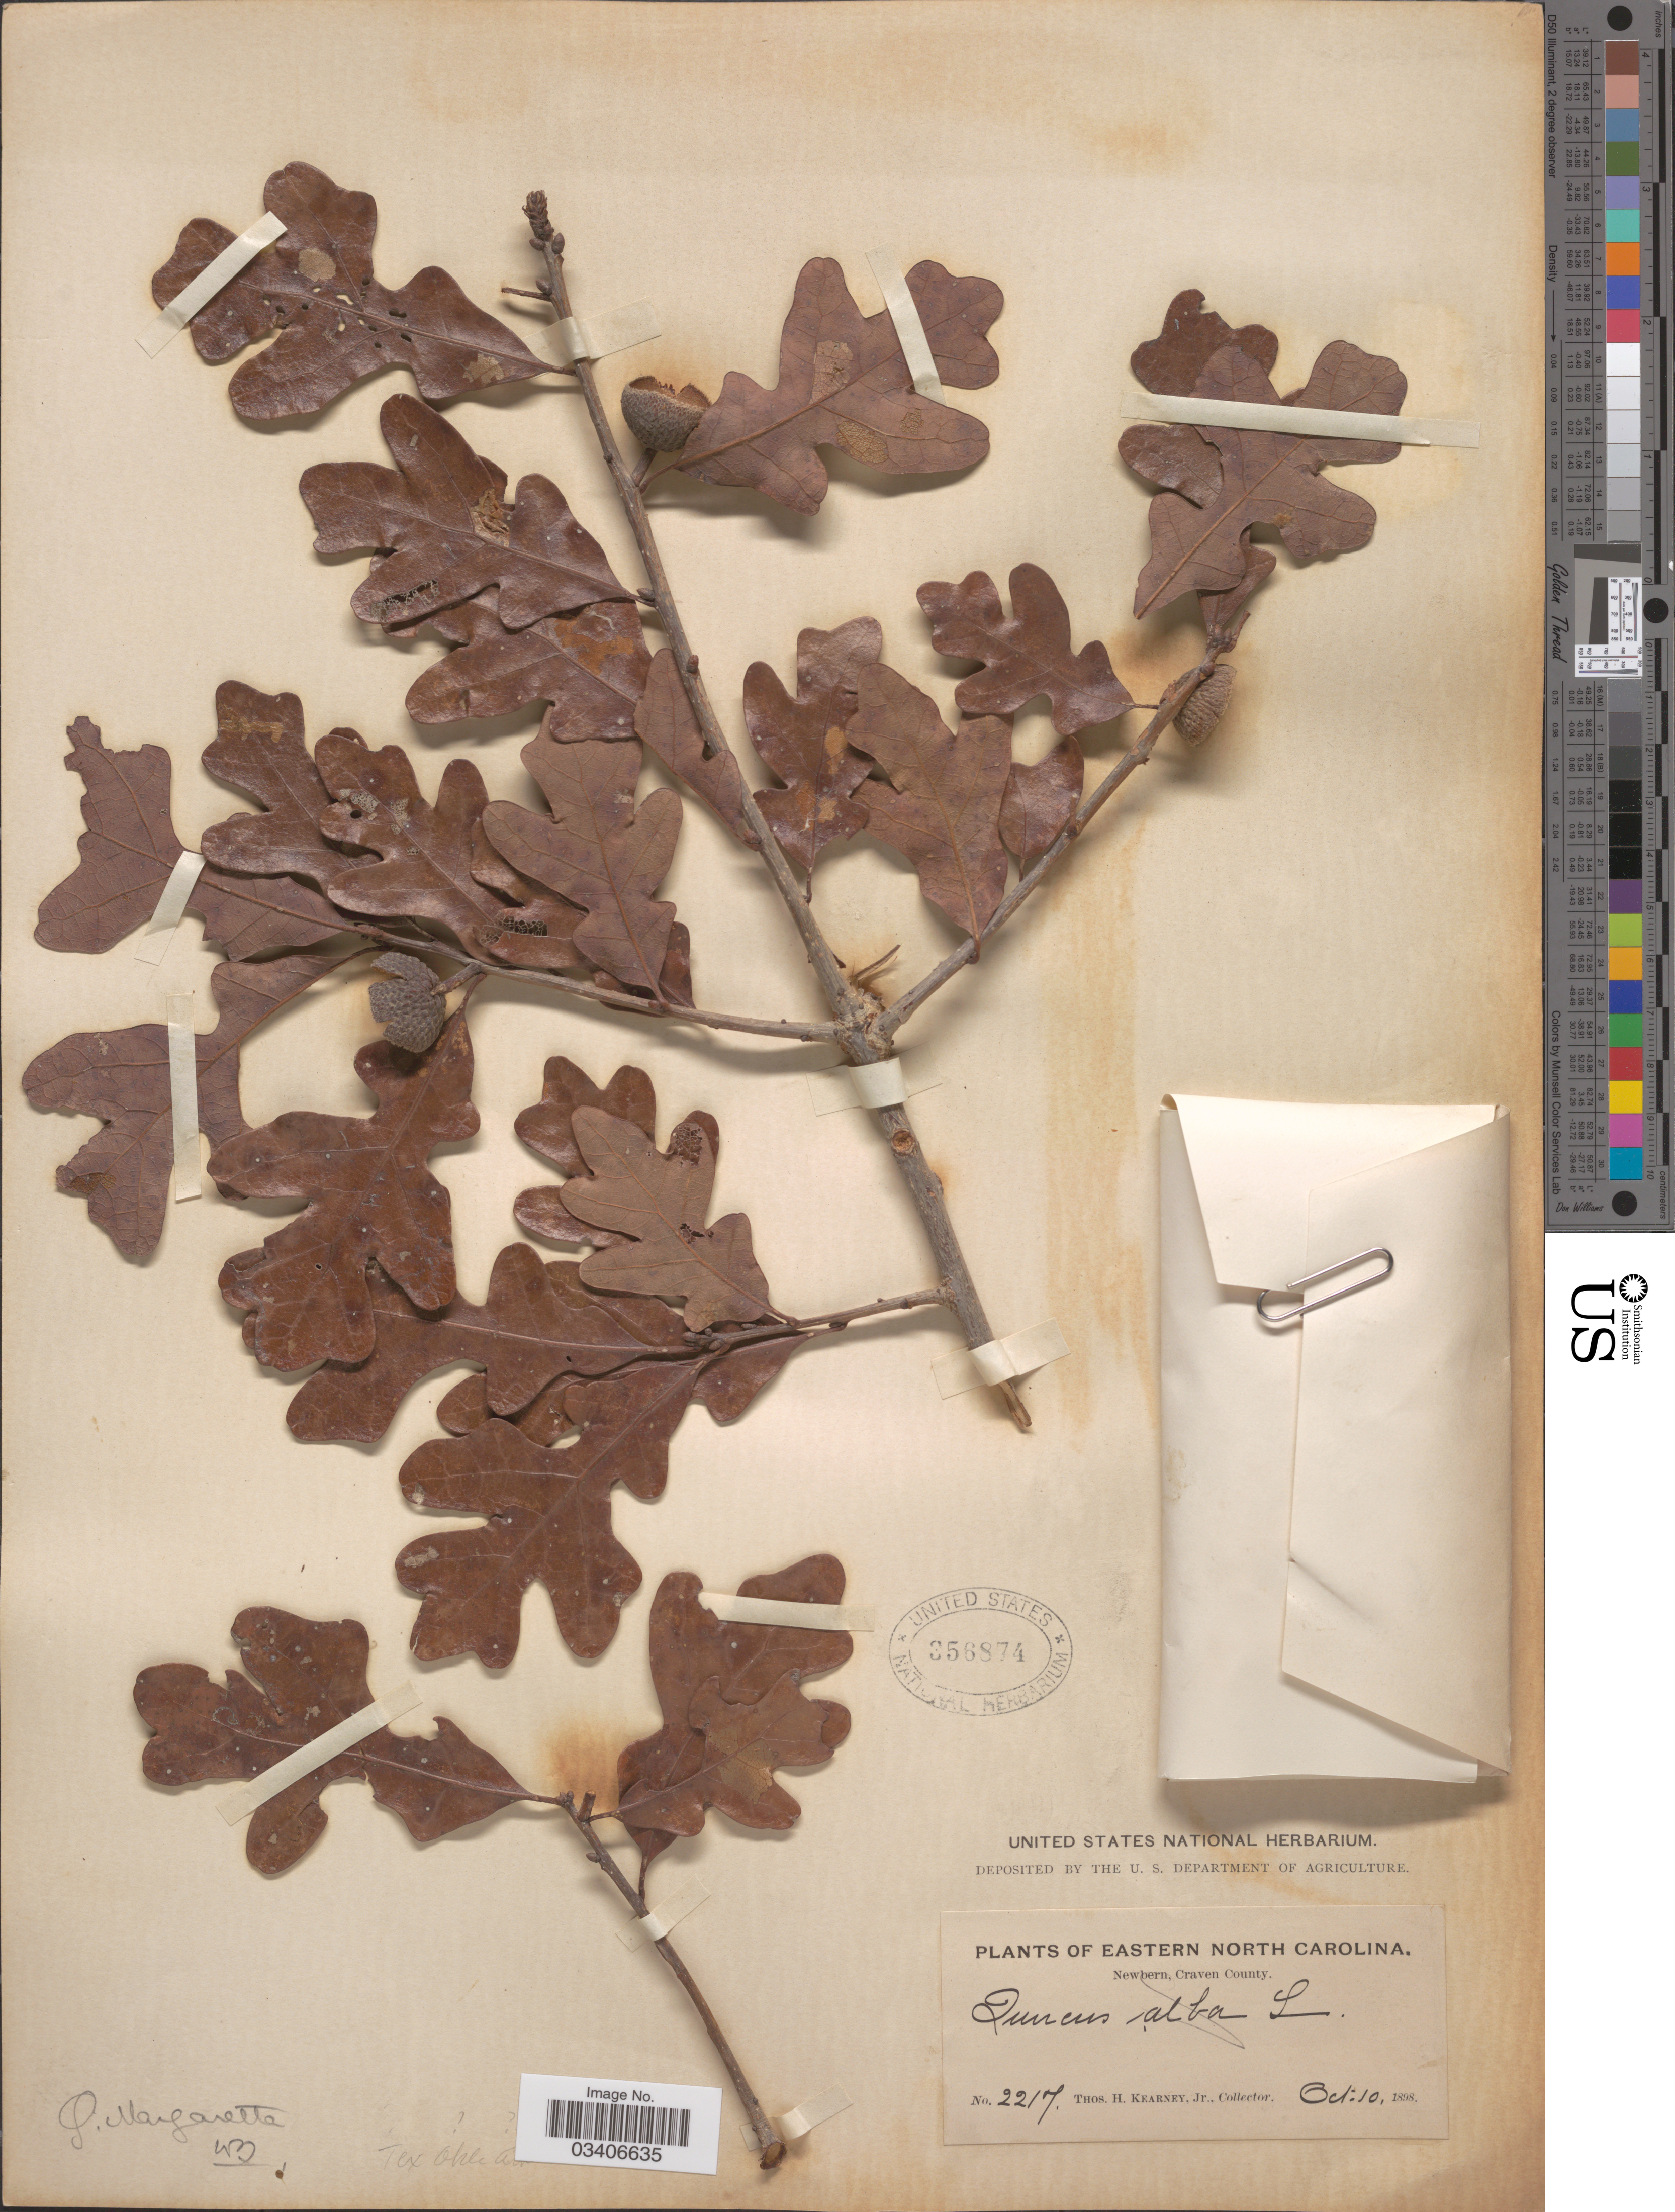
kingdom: Plantae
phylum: Tracheophyta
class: Magnoliopsida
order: Fagales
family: Fagaceae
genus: Quercus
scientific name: Quercus margarettae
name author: Ashe ex Small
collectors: T. H. Kearney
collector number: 2217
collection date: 1898-10-10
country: United States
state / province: North Carolina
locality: Eastern North Carolina. Newbern, Craven County.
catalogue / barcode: US 356874